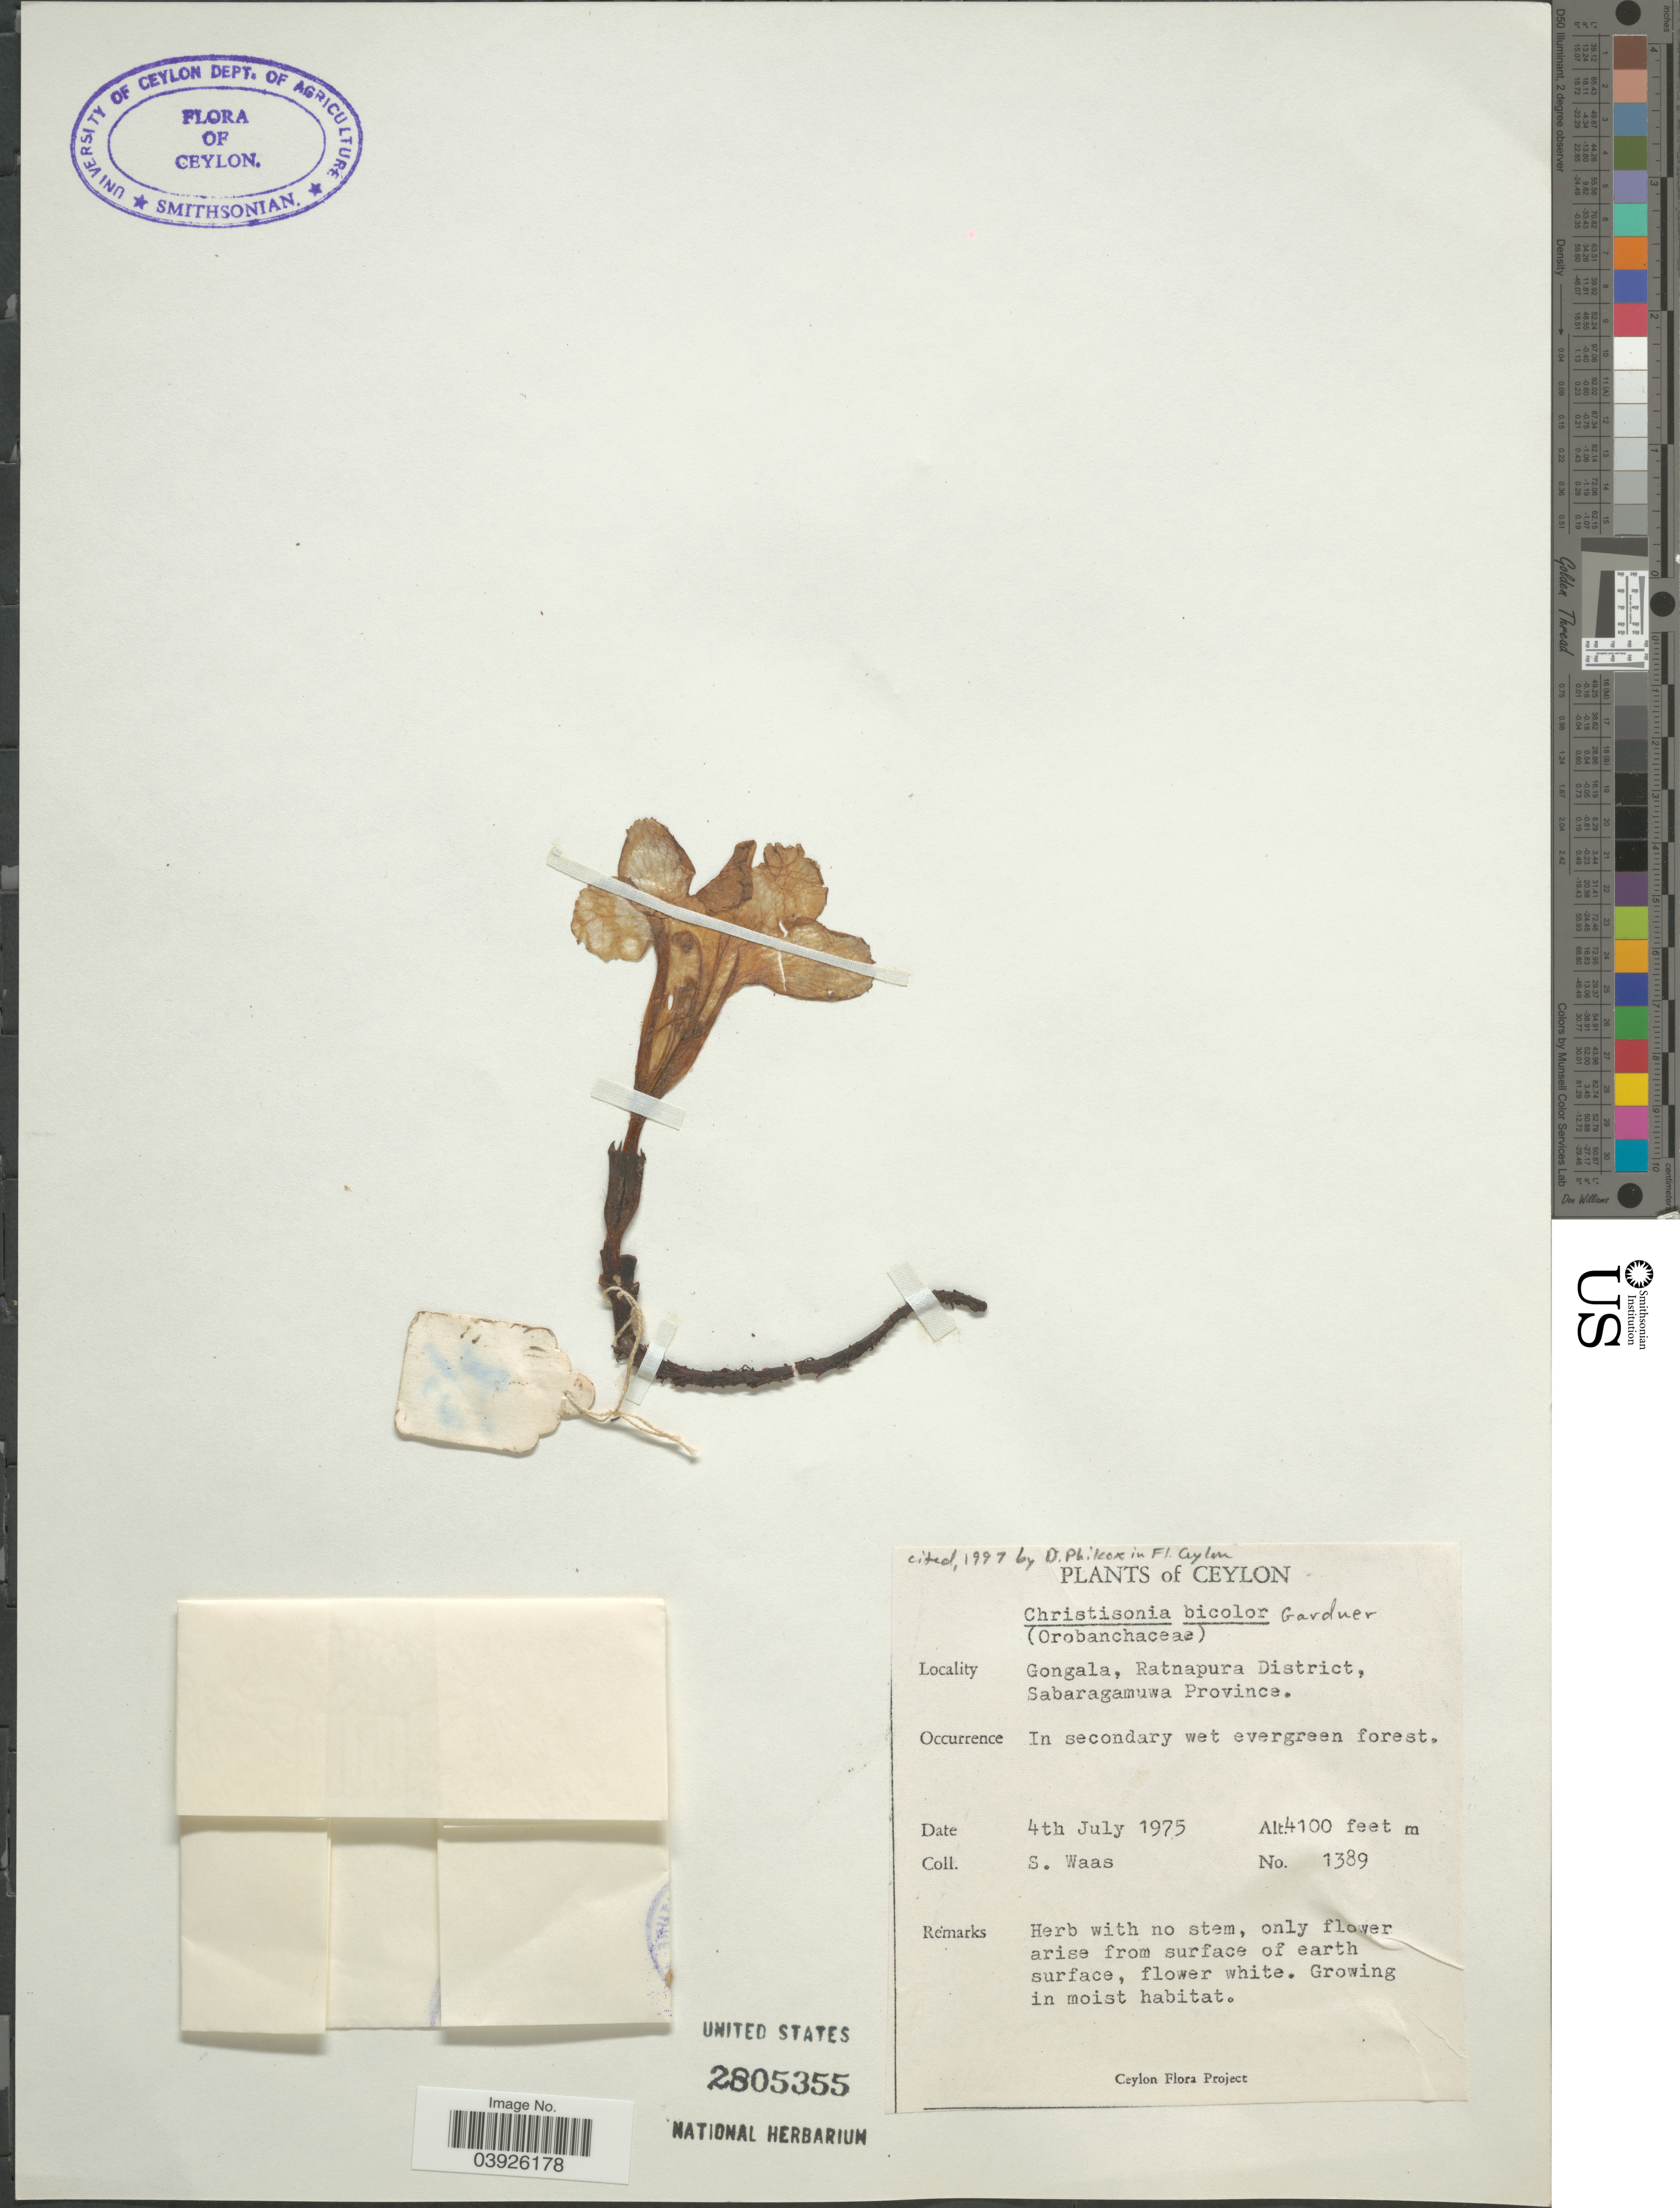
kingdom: Plantae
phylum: Tracheophyta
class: Magnoliopsida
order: Lamiales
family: Orobanchaceae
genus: Christisonia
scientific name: Christisonia bicolor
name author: Gardner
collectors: S. Waas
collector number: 1389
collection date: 1975-07-04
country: Sri Lanka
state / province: Sabaragamuwa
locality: Ceylon. Gongala, Ratnapura District.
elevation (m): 1250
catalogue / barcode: US 2805355